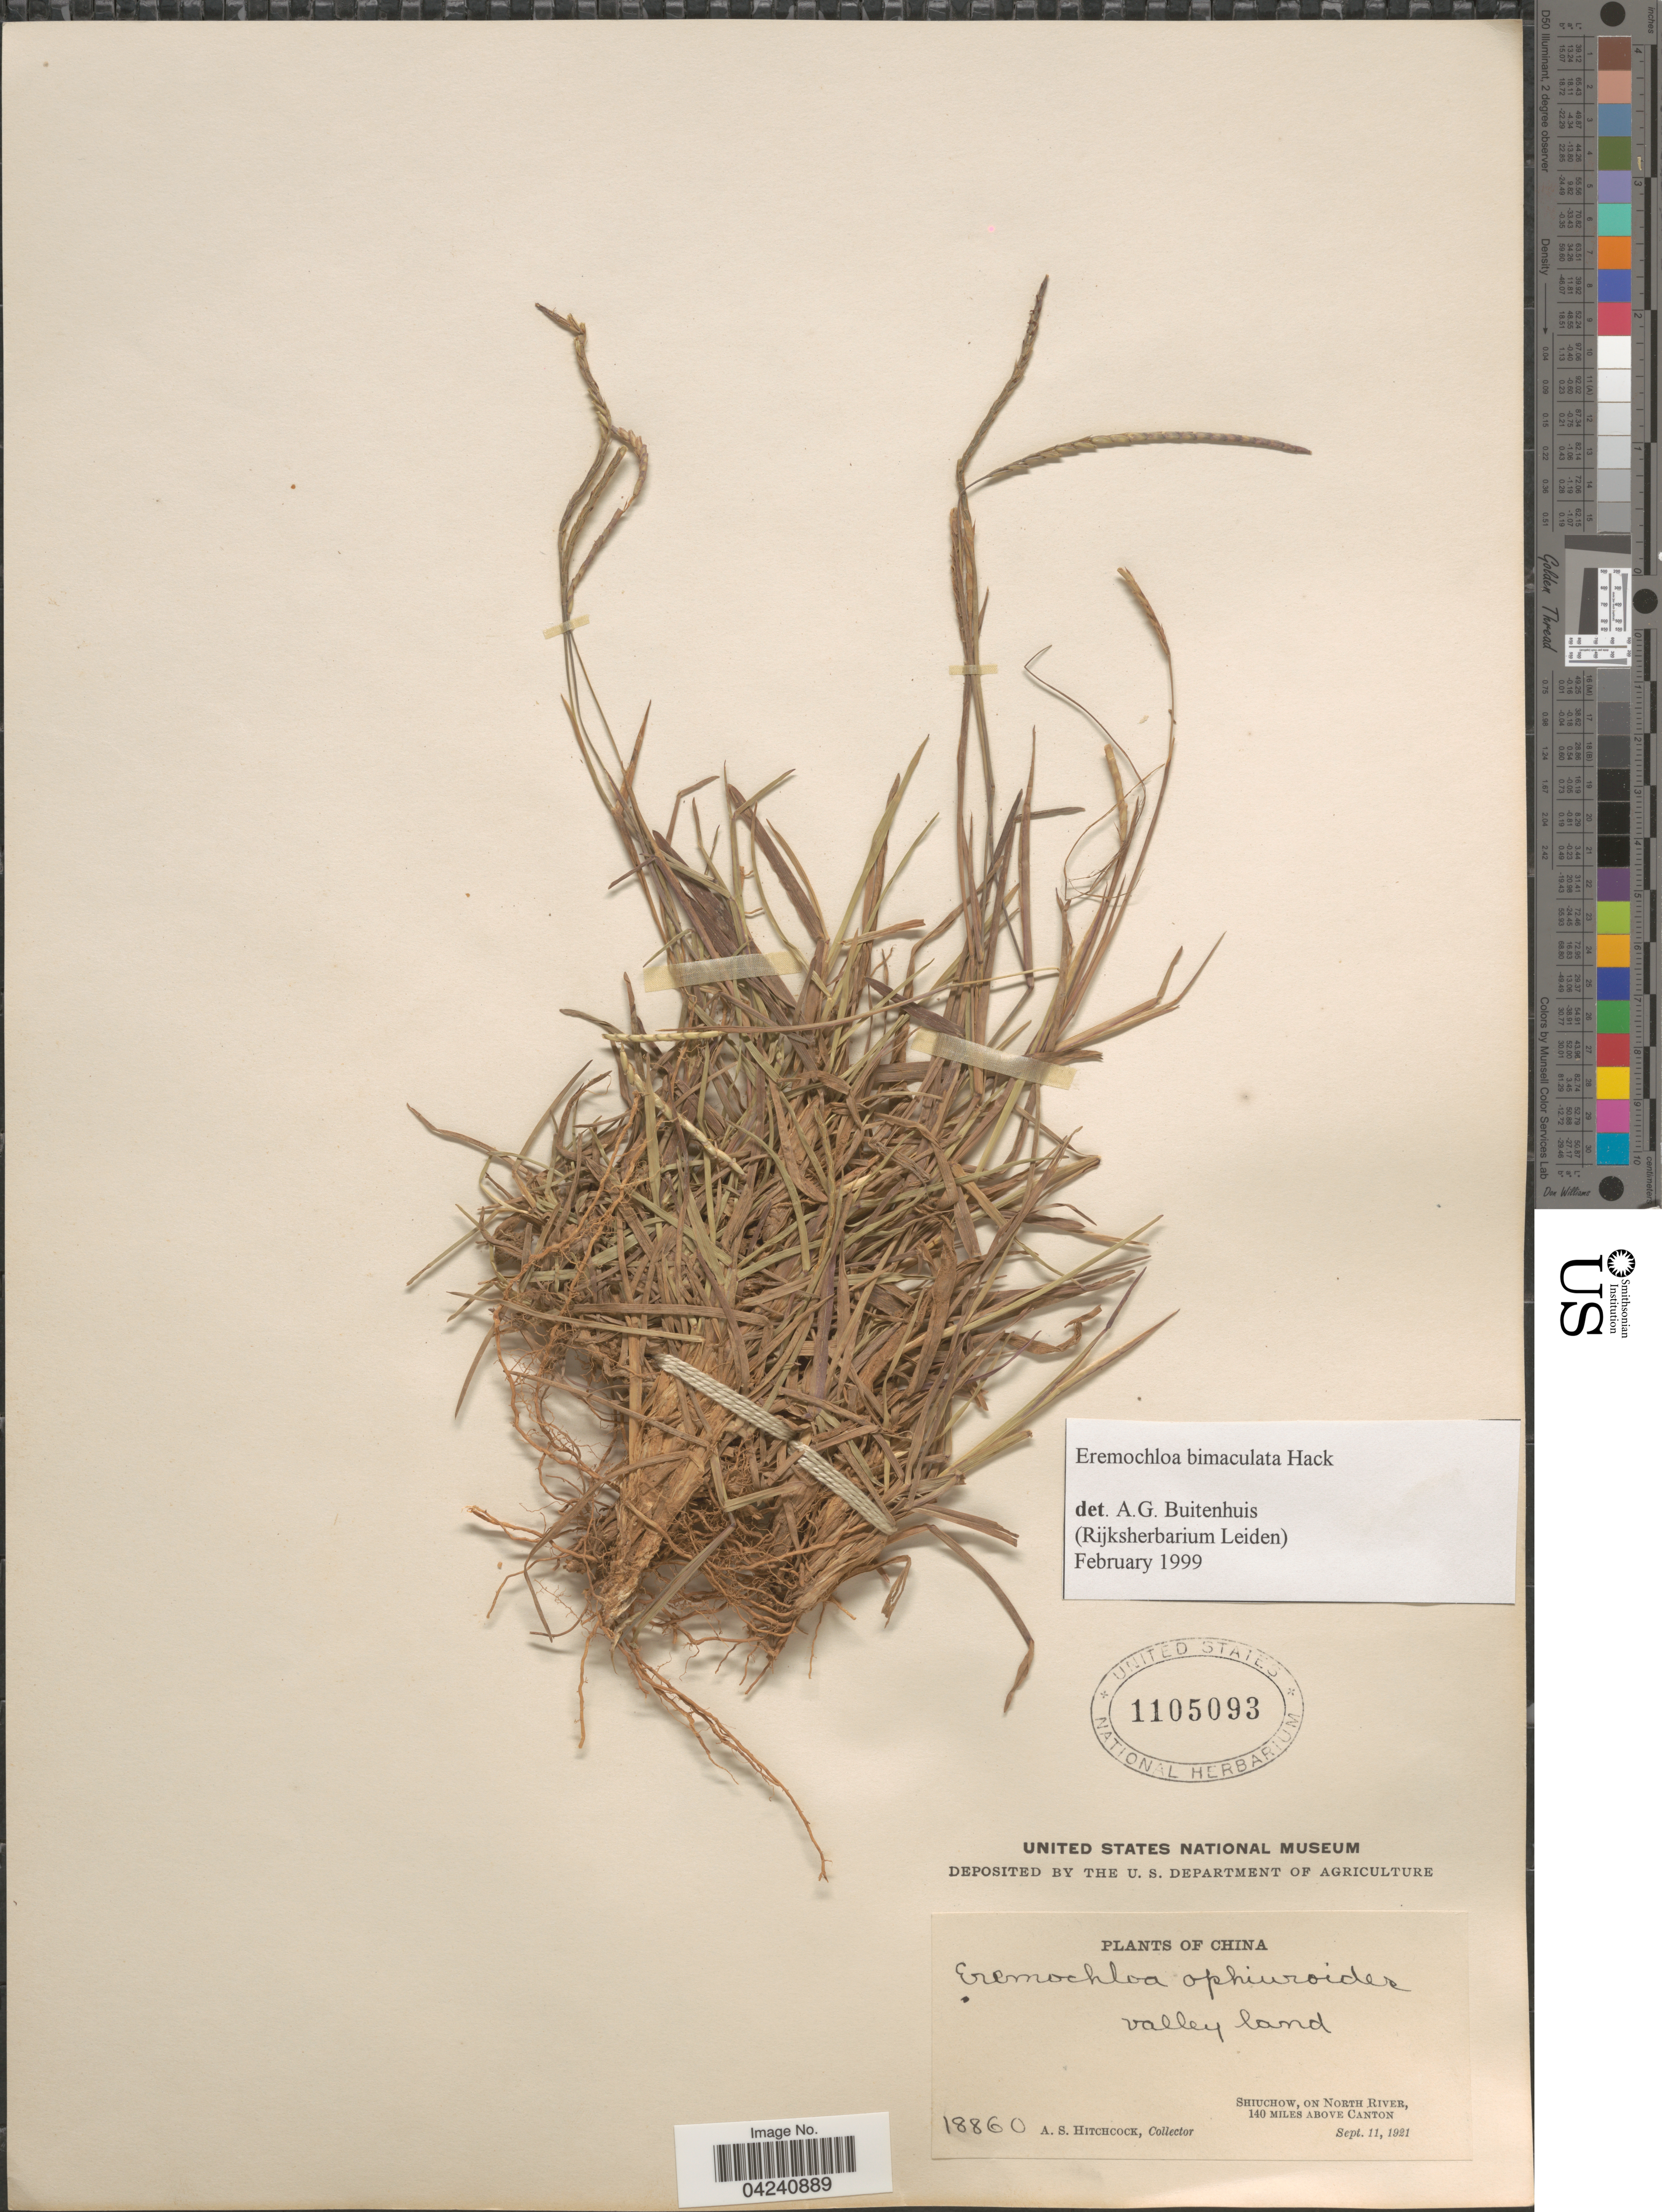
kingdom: Plantae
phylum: Tracheophyta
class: Liliopsida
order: Poales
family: Poaceae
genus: Eremochloa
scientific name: Eremochloa bimaculata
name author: Hack.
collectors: A. S. Hitchcock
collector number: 18860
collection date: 1921-09-11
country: China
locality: Shiuchow, on North River, 140 miles above Canton.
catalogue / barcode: US 1105093